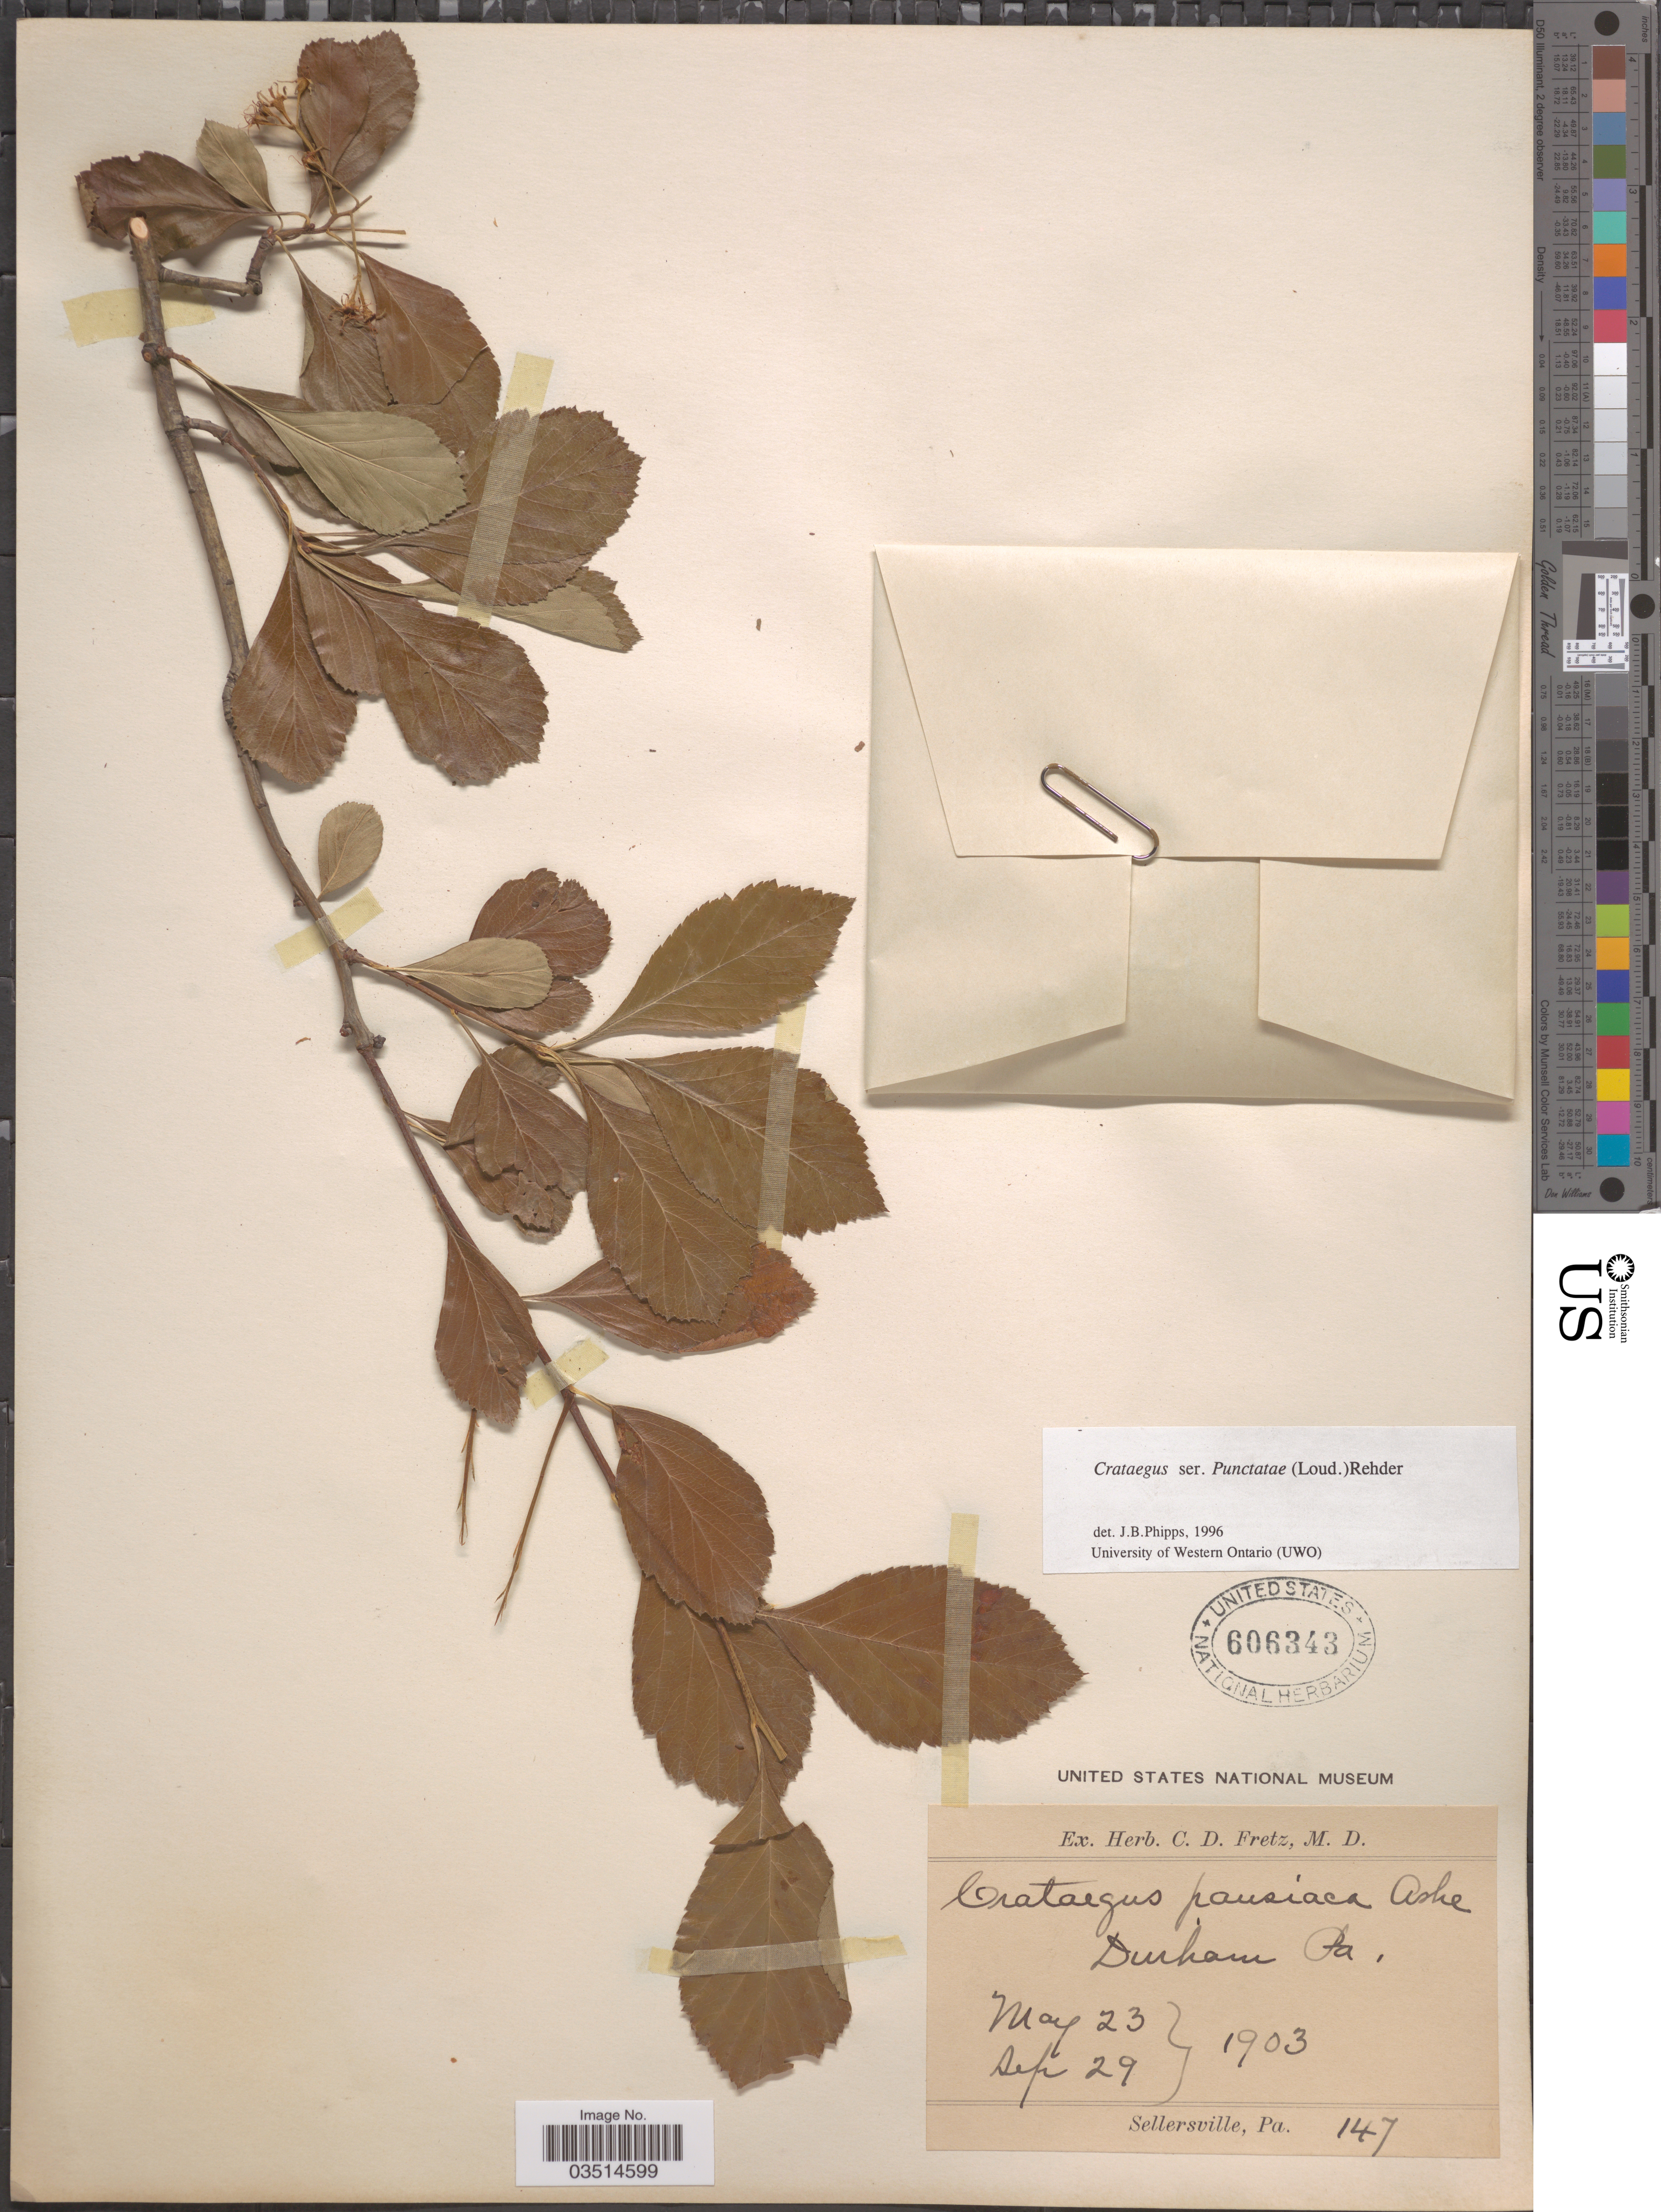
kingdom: Plantae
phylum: Tracheophyta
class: Magnoliopsida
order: Rosales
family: Rosaceae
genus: Crataegus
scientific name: Crataegus x disperma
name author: Ashe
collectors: ex herb. C.D. Fretz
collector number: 147?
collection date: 1903-05-23/1903-09-29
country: United States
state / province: Pennsylvania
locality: Durham.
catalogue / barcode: US 606343